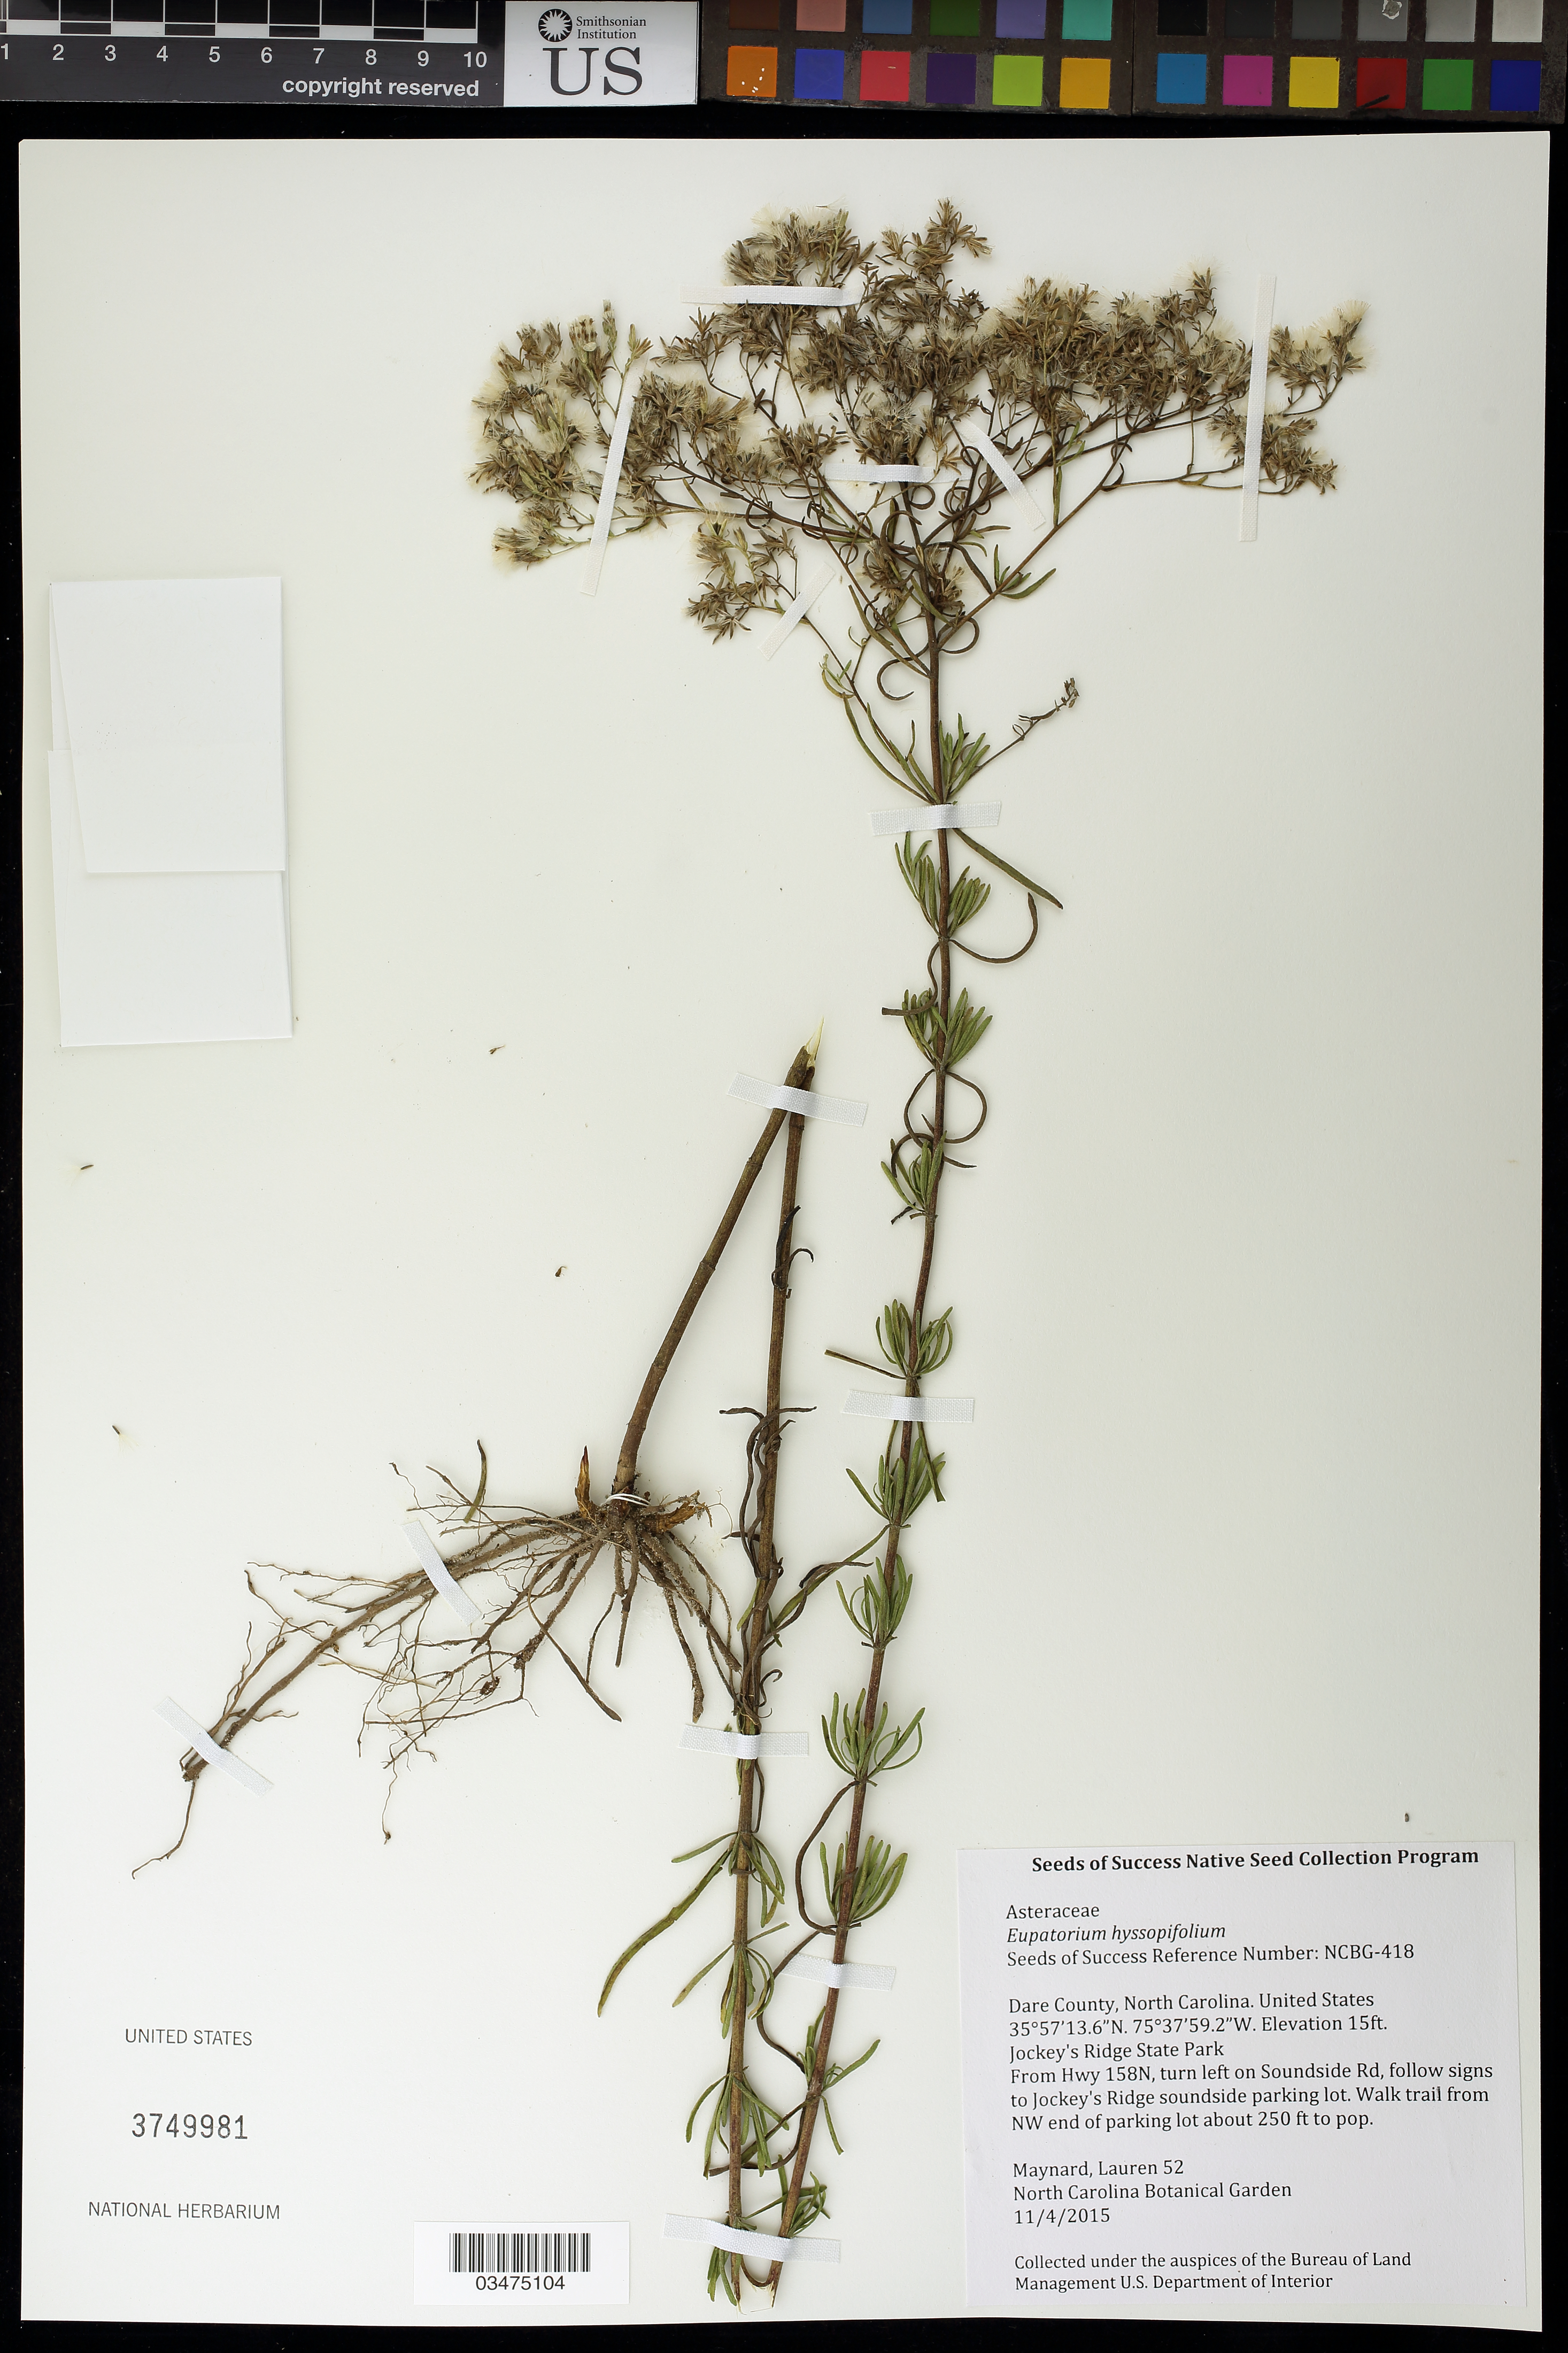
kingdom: Plantae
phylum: Tracheophyta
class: Magnoliopsida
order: Asterales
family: Asteraceae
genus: Eupatorium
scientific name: Eupatorium hyssopifolium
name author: L.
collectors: L. Maynard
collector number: NCBG-418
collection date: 2015-11-04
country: United States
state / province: North Carolina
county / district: Dare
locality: Jockey's Ridge State Park, Soundside Natural Trail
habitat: Intertidal flat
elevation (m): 5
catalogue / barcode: US 3749981